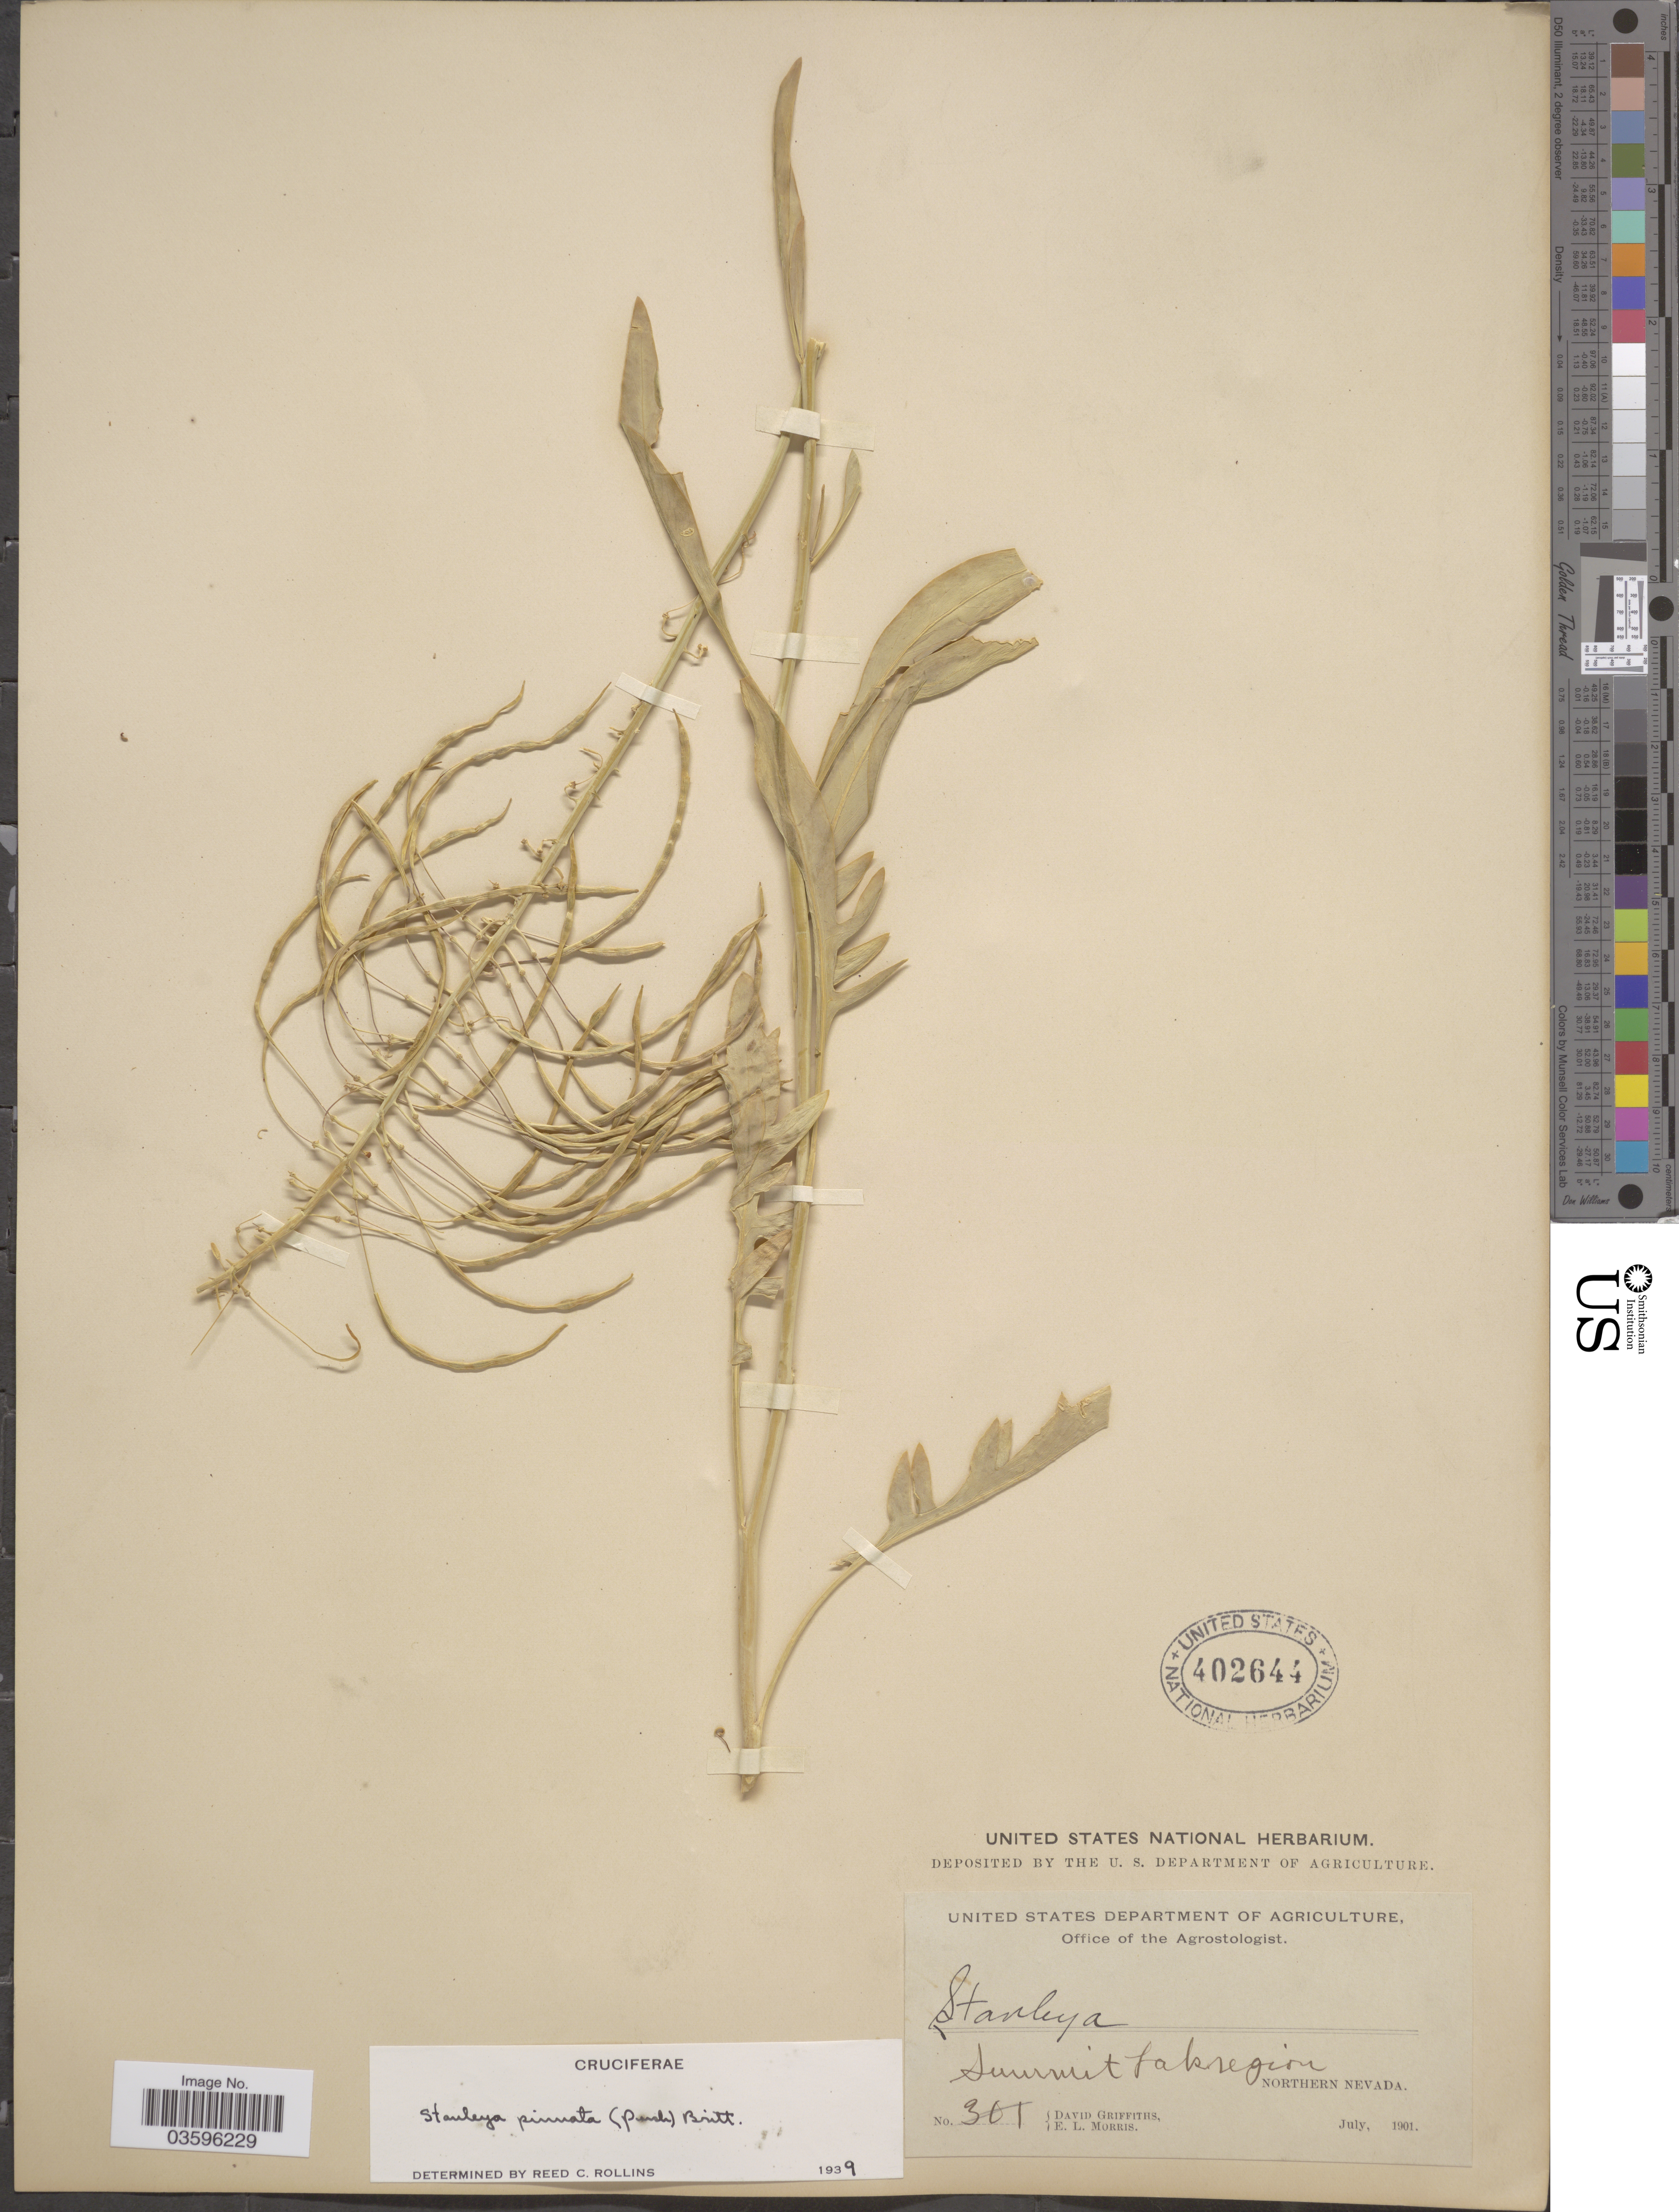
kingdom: Plantae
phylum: Tracheophyta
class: Magnoliopsida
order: Brassicales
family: Brassicaceae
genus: Stanleya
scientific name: Stanleya pinnata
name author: (Pursh) Britton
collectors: D. Griffiths & E. Morris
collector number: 301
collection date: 1901-07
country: United States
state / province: Nevada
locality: Summit Lake Region, Northern Nevada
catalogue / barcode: US 402644